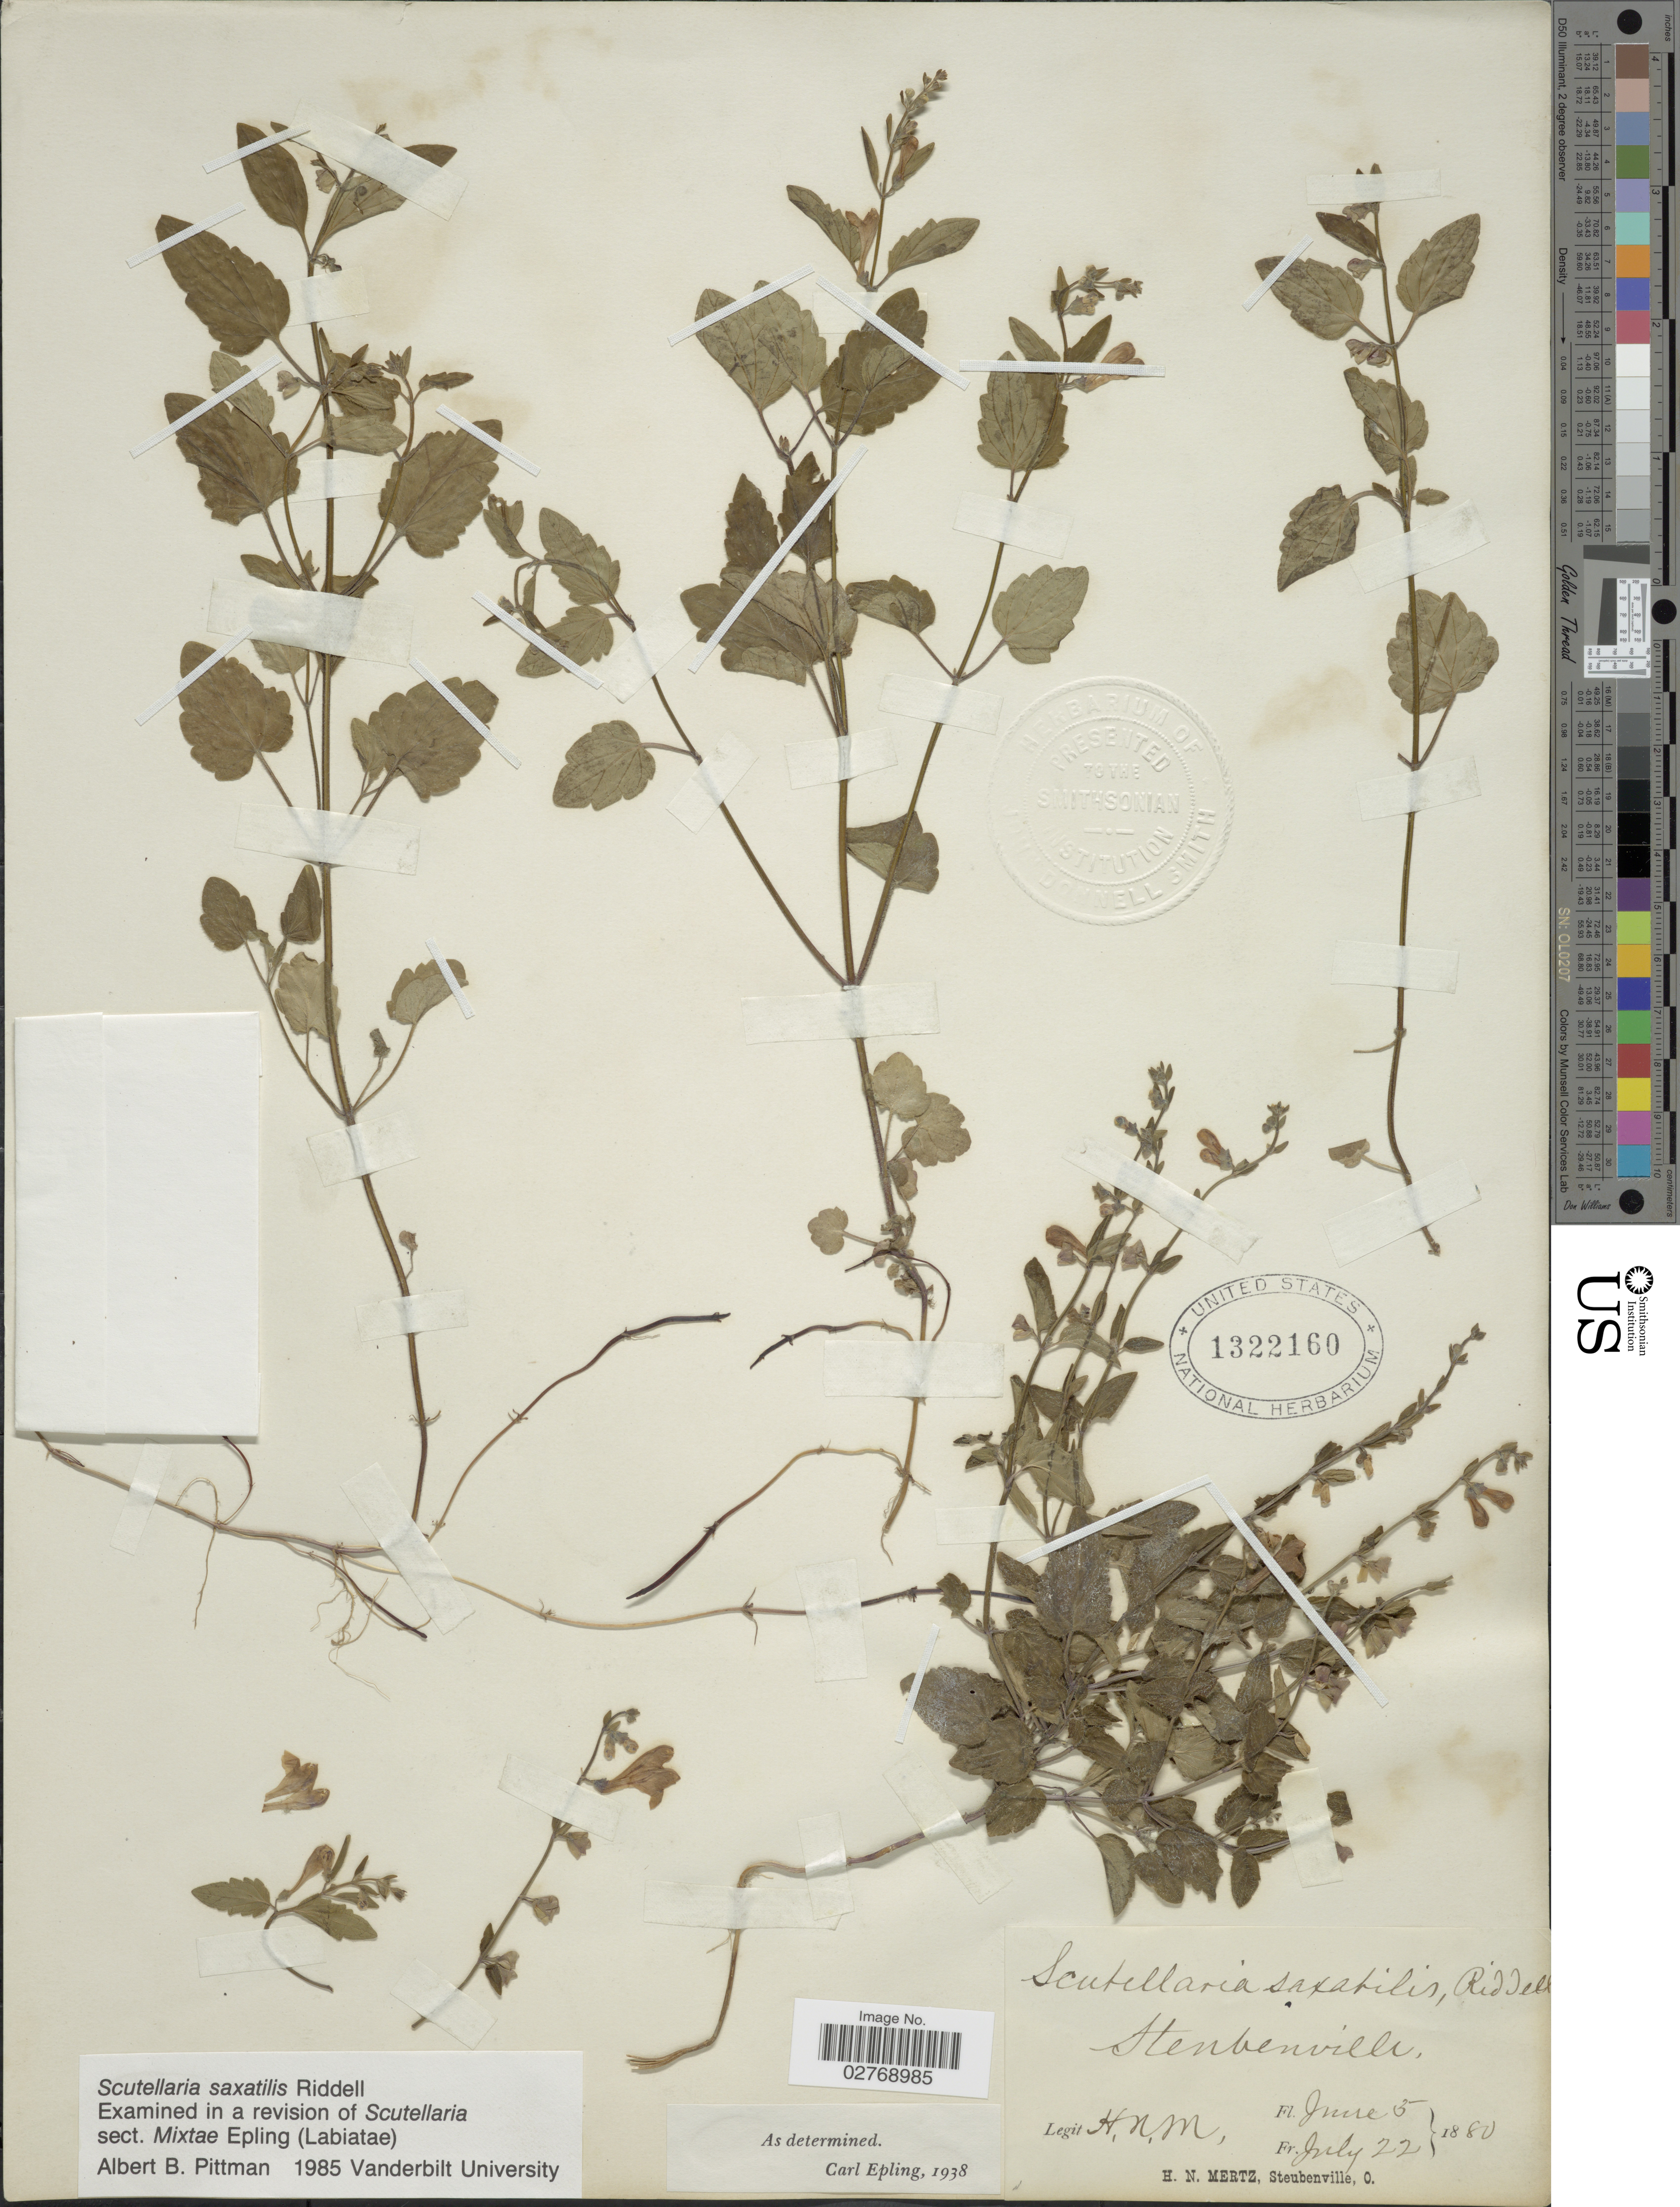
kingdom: Plantae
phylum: Tracheophyta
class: Magnoliopsida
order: Lamiales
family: Lamiaceae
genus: Scutellaria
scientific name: Scutellaria saxatilis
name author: Riddell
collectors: H. Mertz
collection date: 1880-06-03/1880-07-22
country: United States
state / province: Ohio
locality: Steubenville.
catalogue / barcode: US 1322160